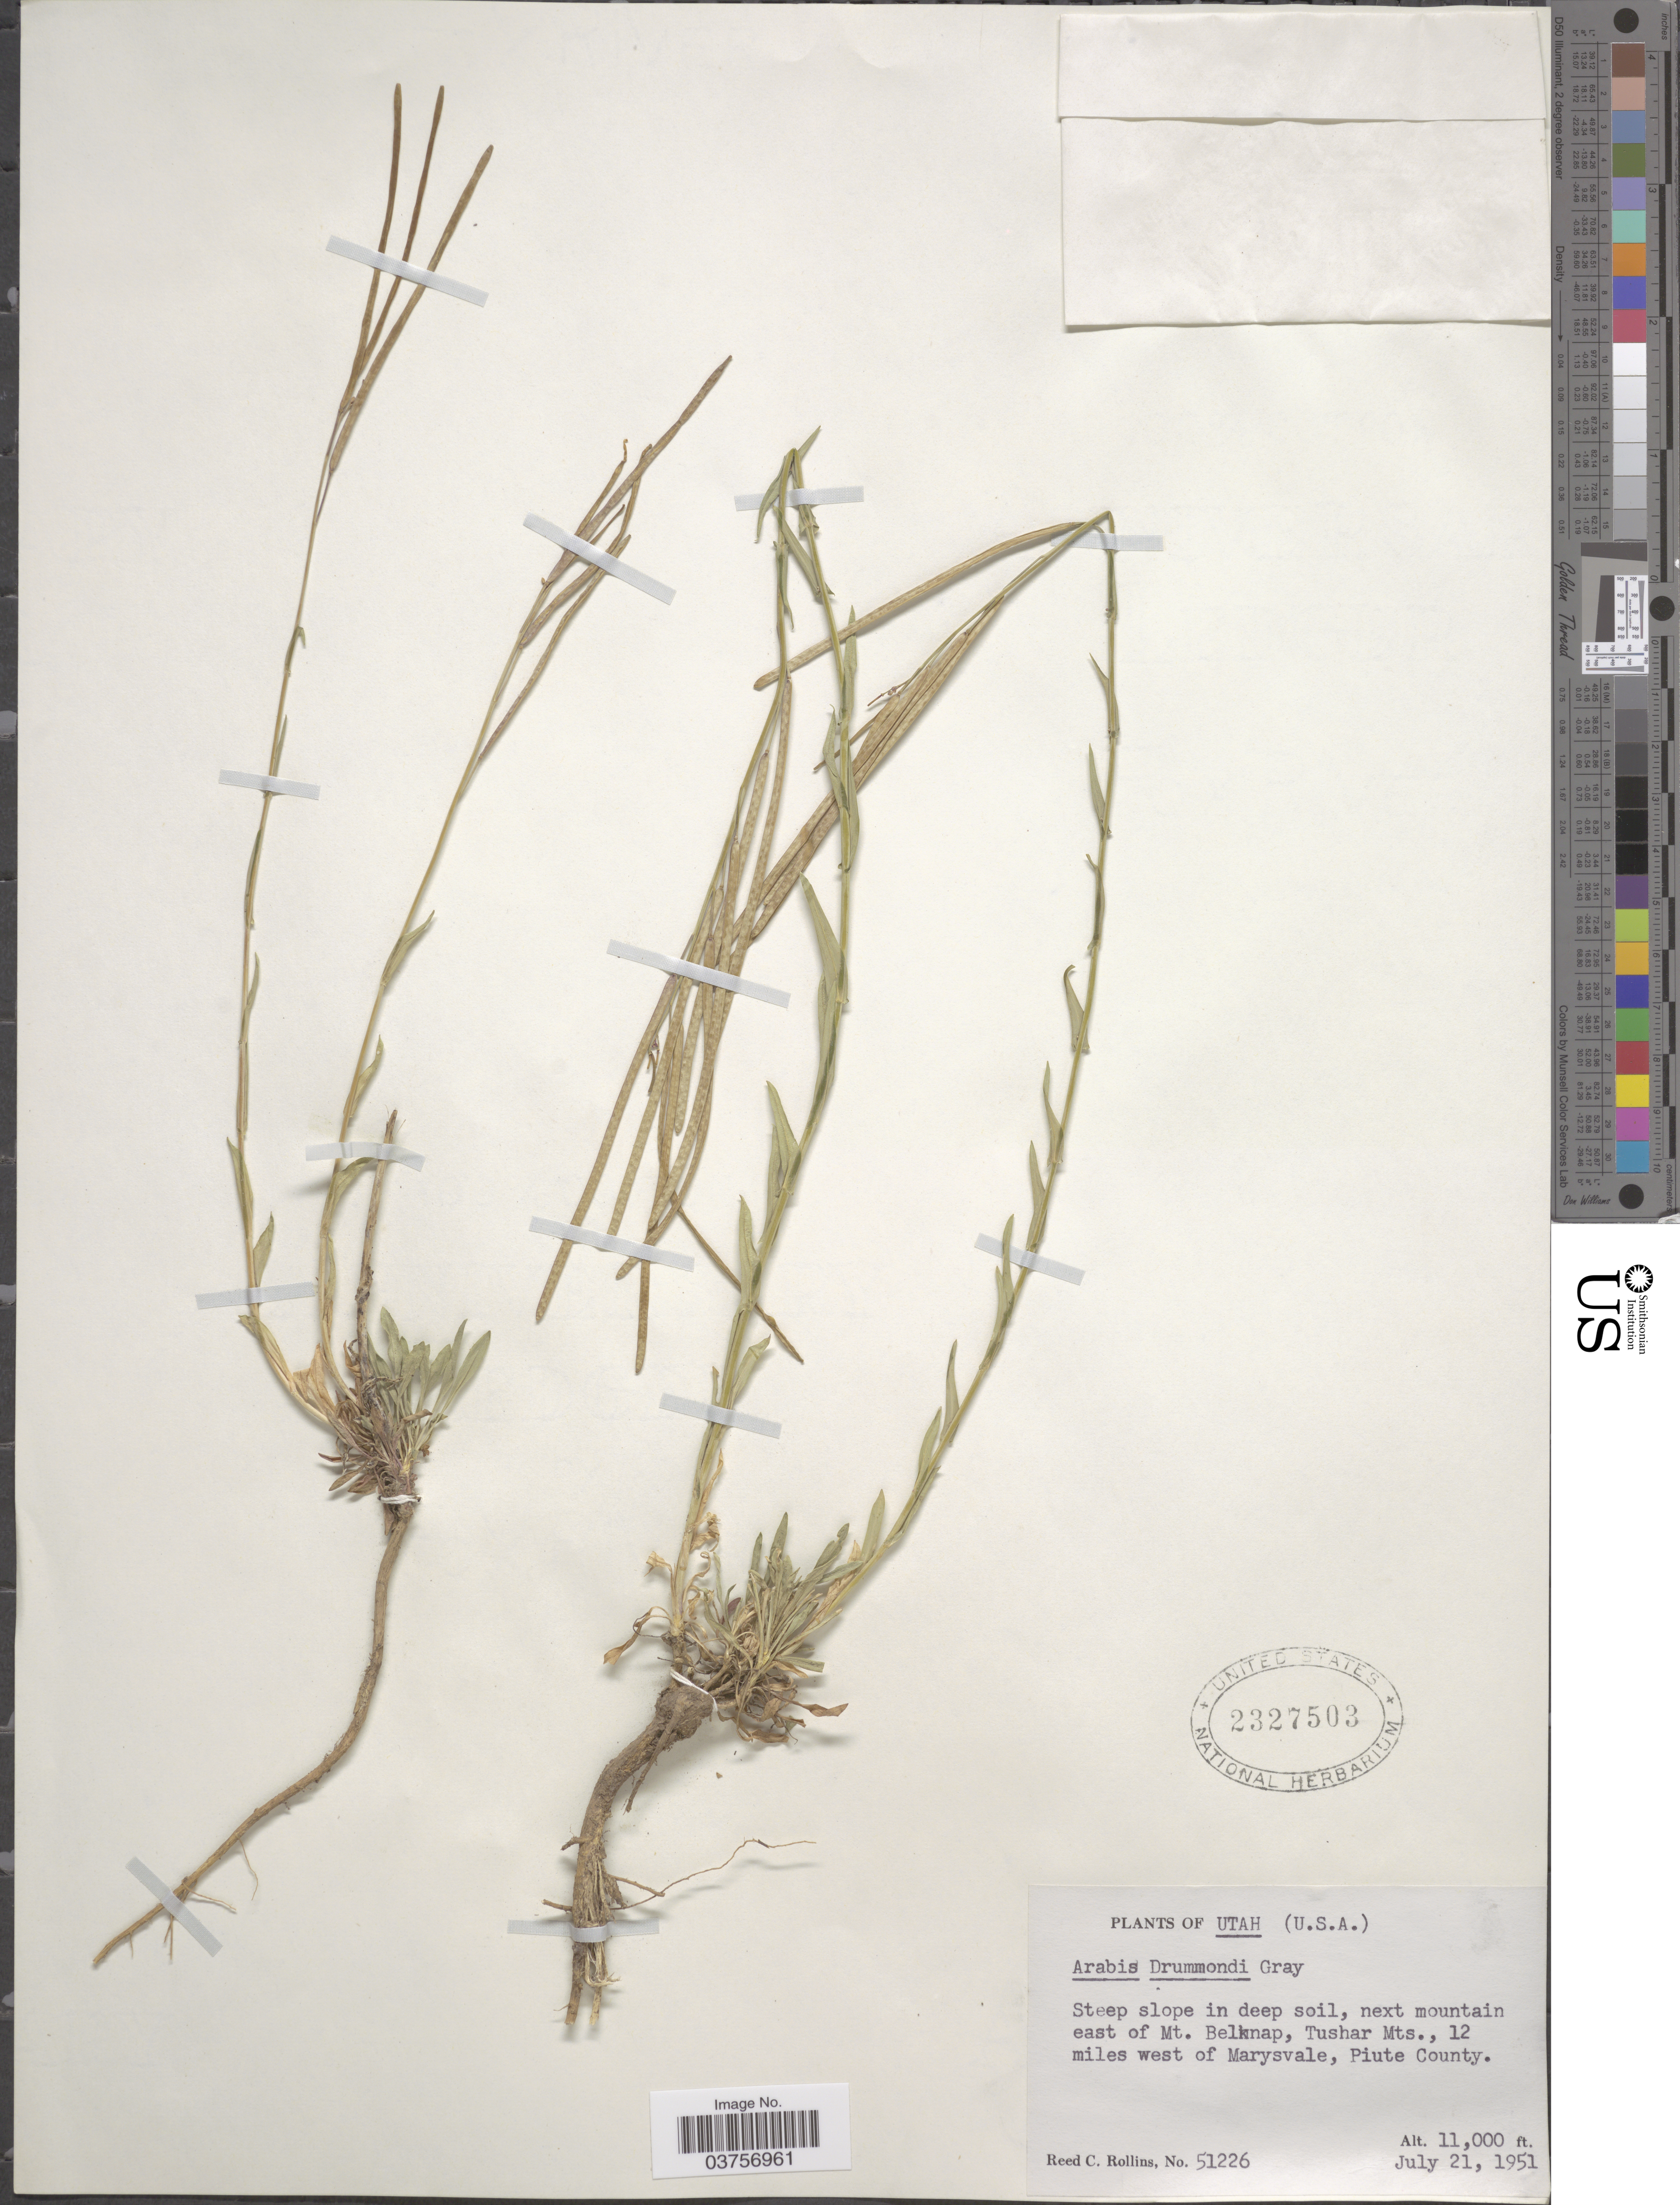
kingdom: Plantae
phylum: Tracheophyta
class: Magnoliopsida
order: Brassicales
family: Brassicaceae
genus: Arabis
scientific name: Arabis drummondii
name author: A. Gray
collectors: R. C. Rollins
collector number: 51226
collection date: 1951-07-21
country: United States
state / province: Utah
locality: Steep slope in deep soil, next mountain east of Mt. Belknap, Tushar Mts., 12 miles west of Marysvale, Piute County.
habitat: steep slope in deep soil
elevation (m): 3353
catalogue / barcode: US 2327503